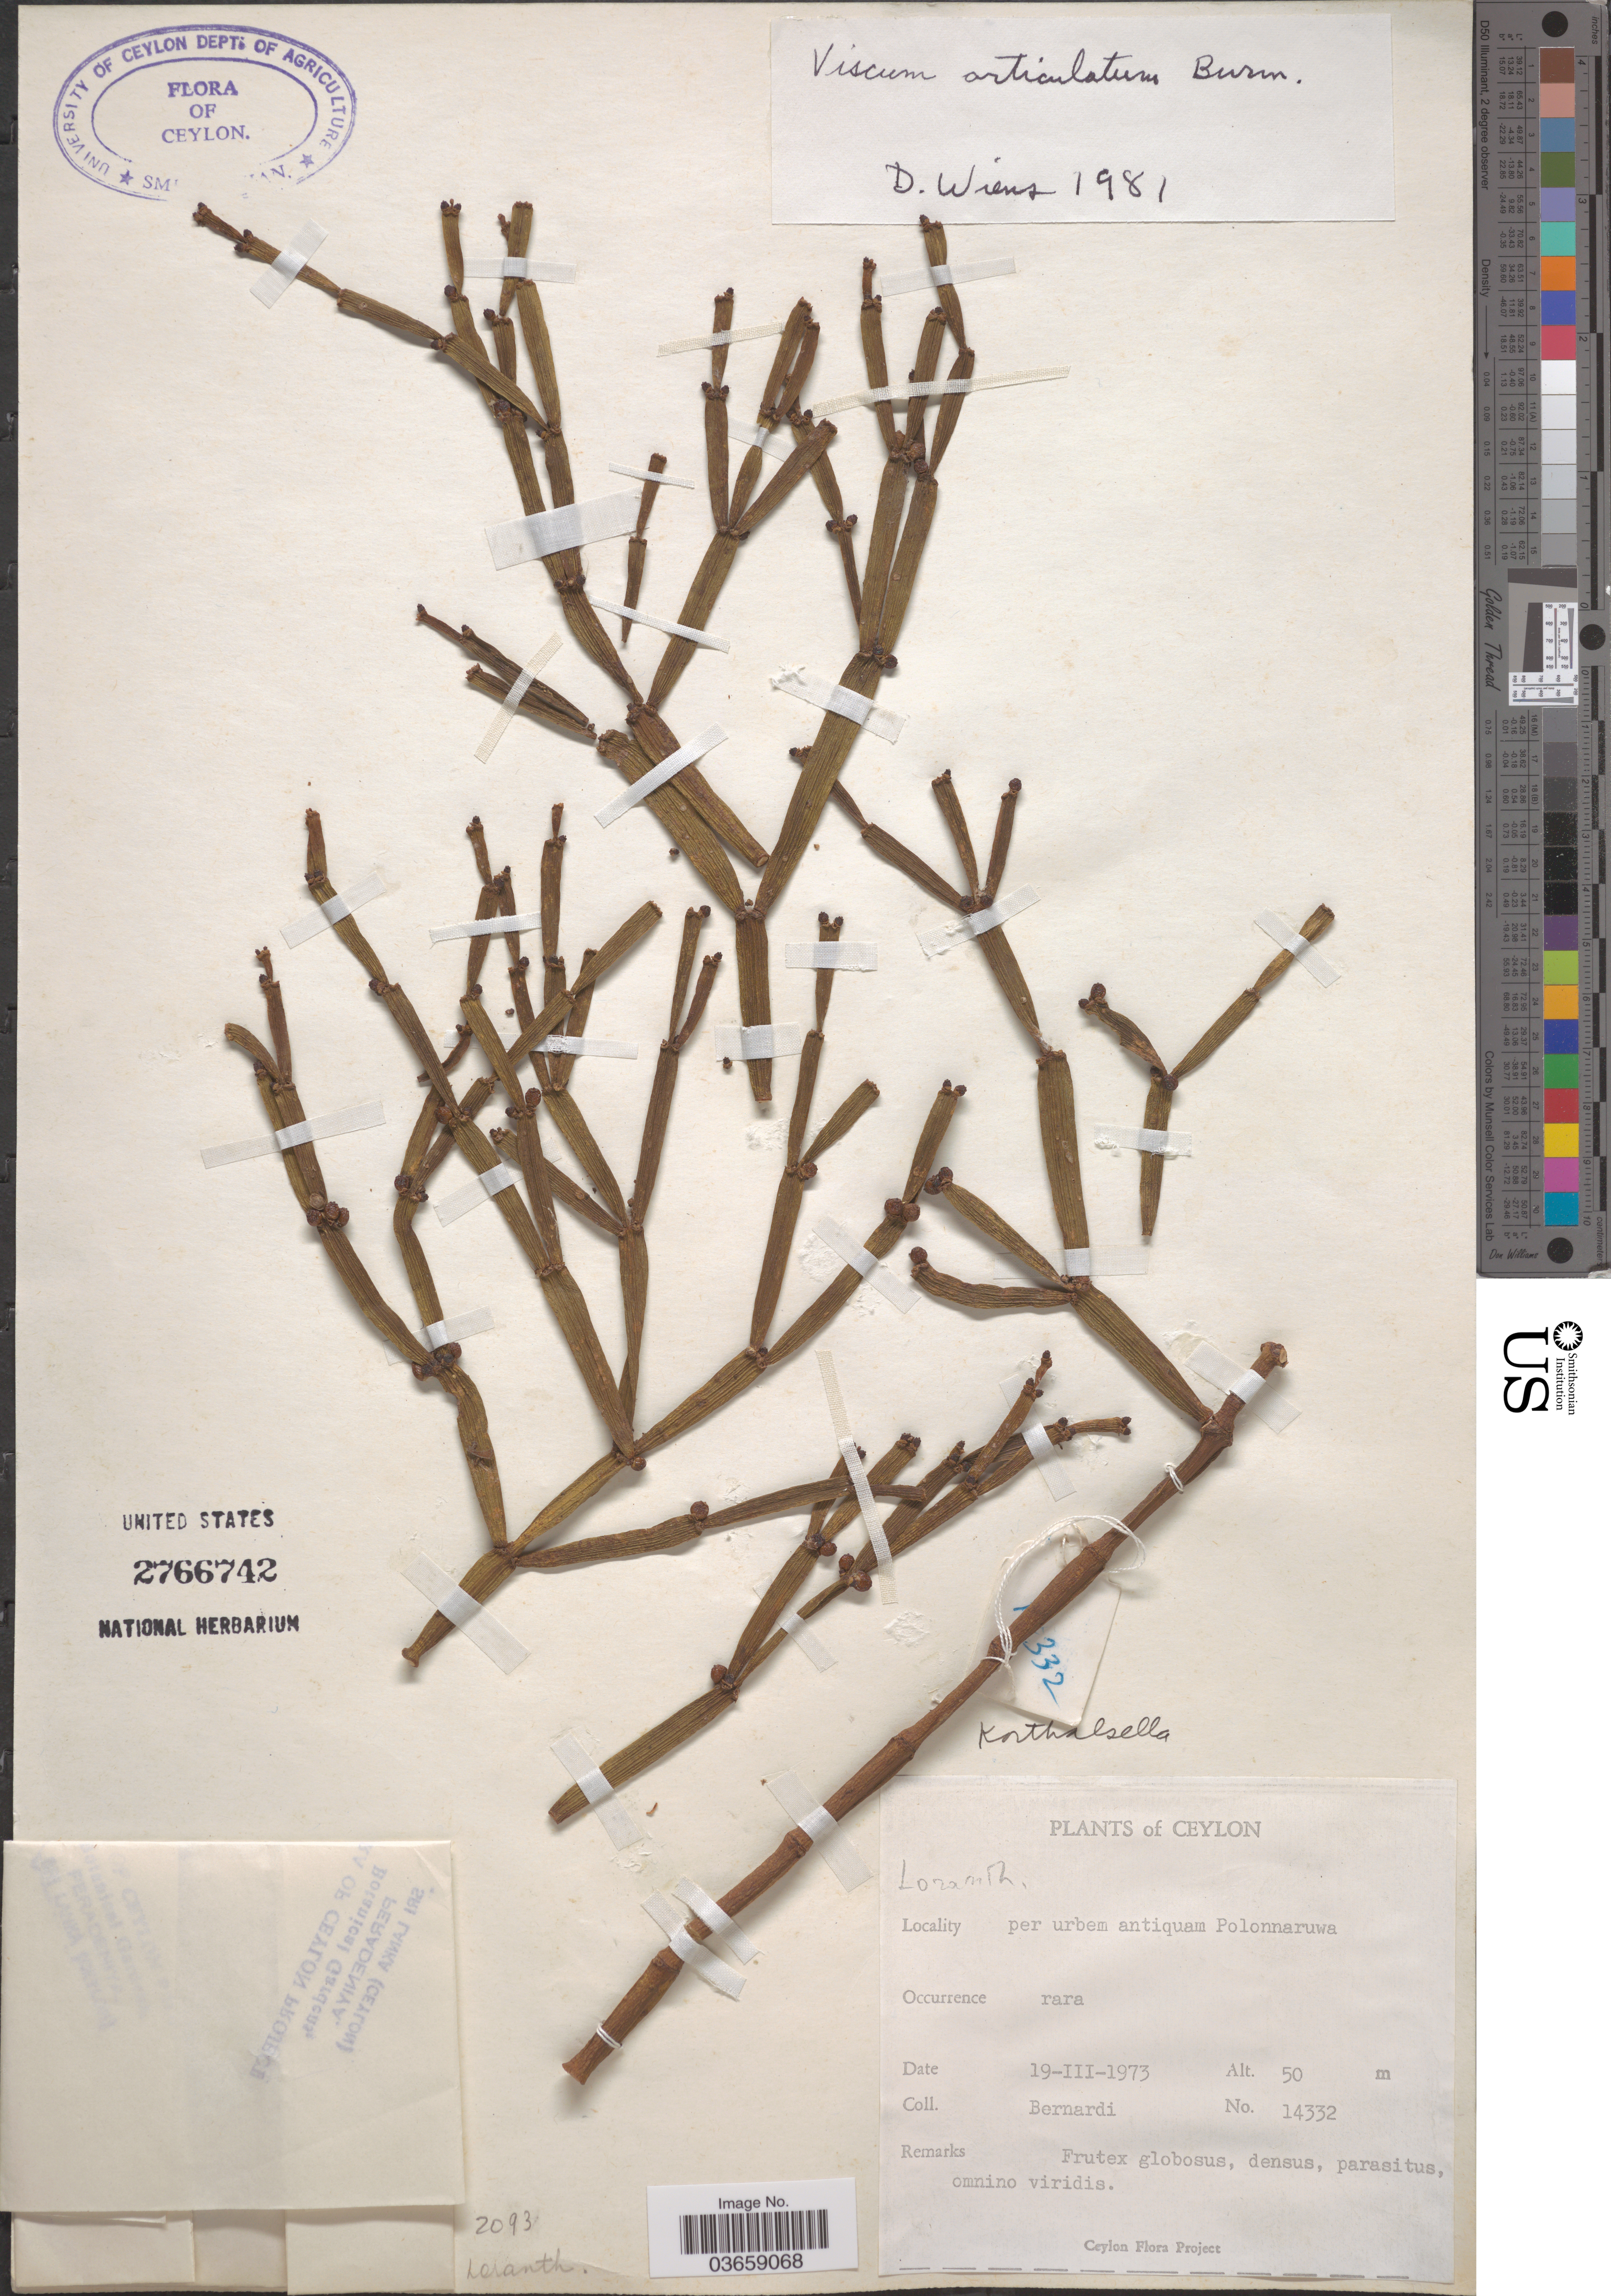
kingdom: Plantae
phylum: Tracheophyta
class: Magnoliopsida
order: Santalales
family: Viscaceae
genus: Viscum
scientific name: Viscum articulatum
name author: Burm. f.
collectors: Bernardi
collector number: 14332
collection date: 1973-03-19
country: Sri Lanka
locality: Ceylon. Per urbem antiquam Polonnaruwa.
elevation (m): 50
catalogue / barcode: US 2766742